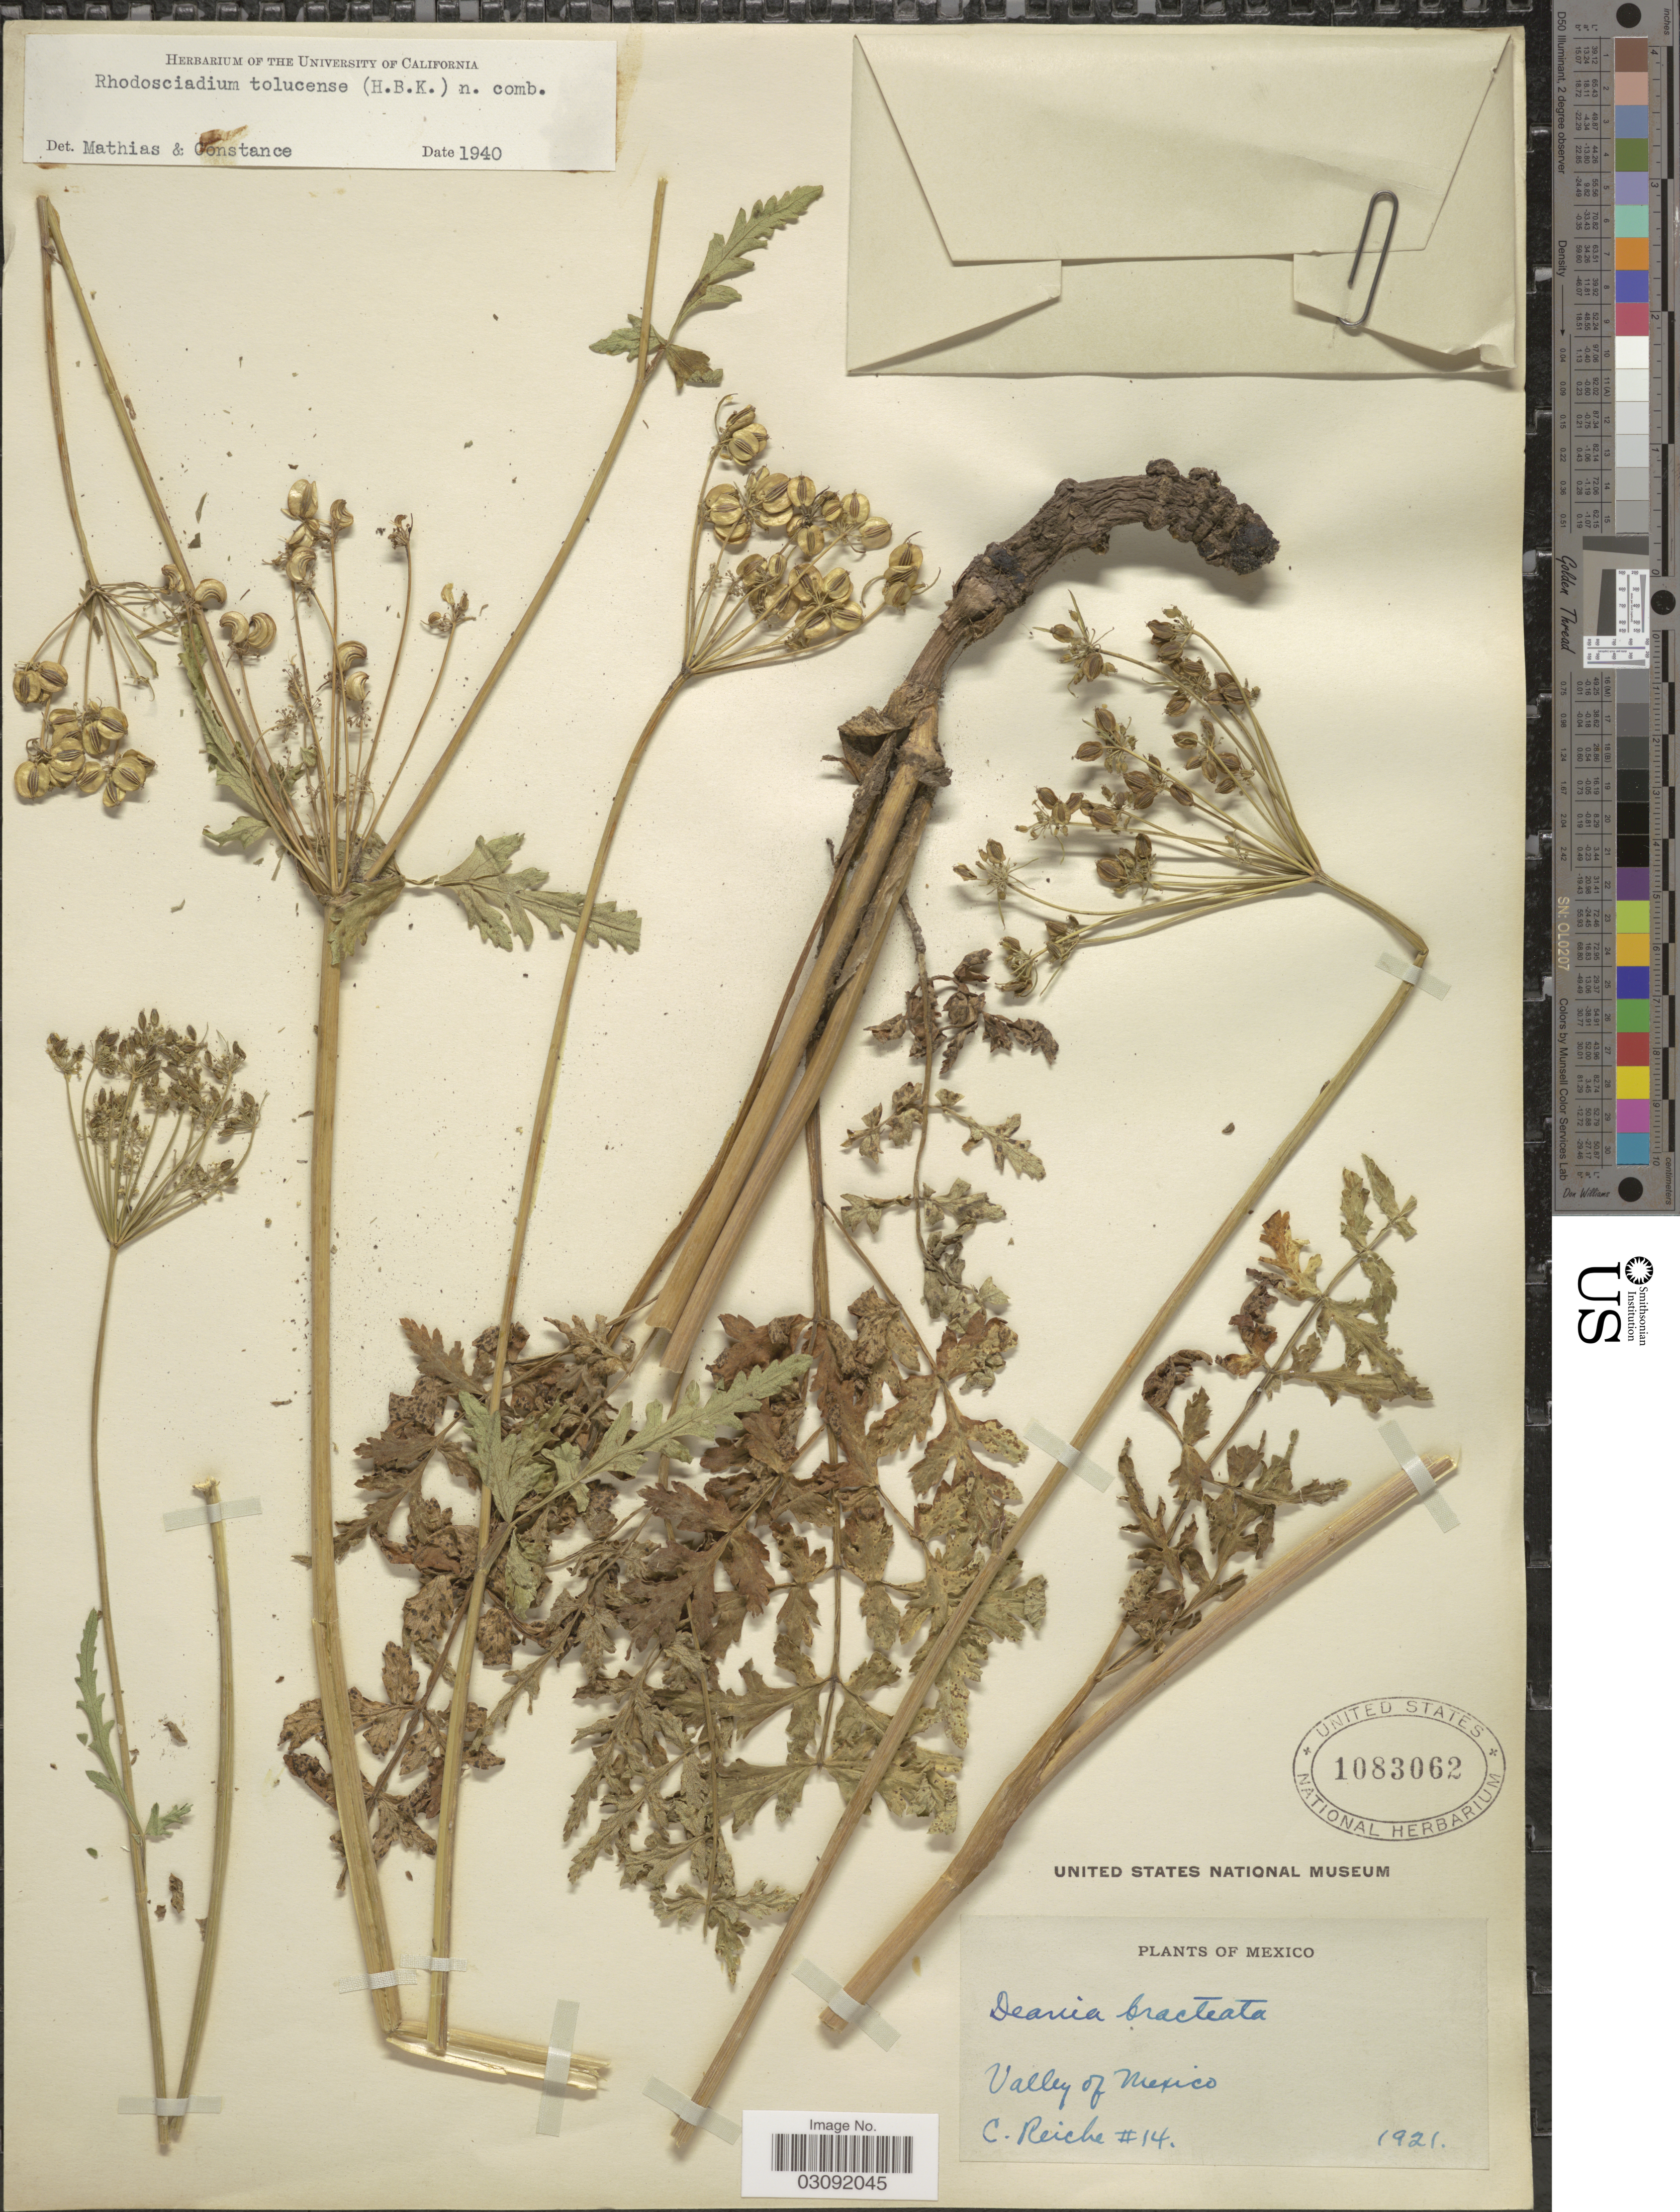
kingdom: Plantae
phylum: Tracheophyta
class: Magnoliopsida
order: Apiales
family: Apiaceae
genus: Rhodosciadium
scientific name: Rhodosciadium tolucense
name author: (Kunth) Mathias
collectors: Reiche, C.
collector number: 14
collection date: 1921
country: Mexico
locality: Valley of Mexico.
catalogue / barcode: US 1083062